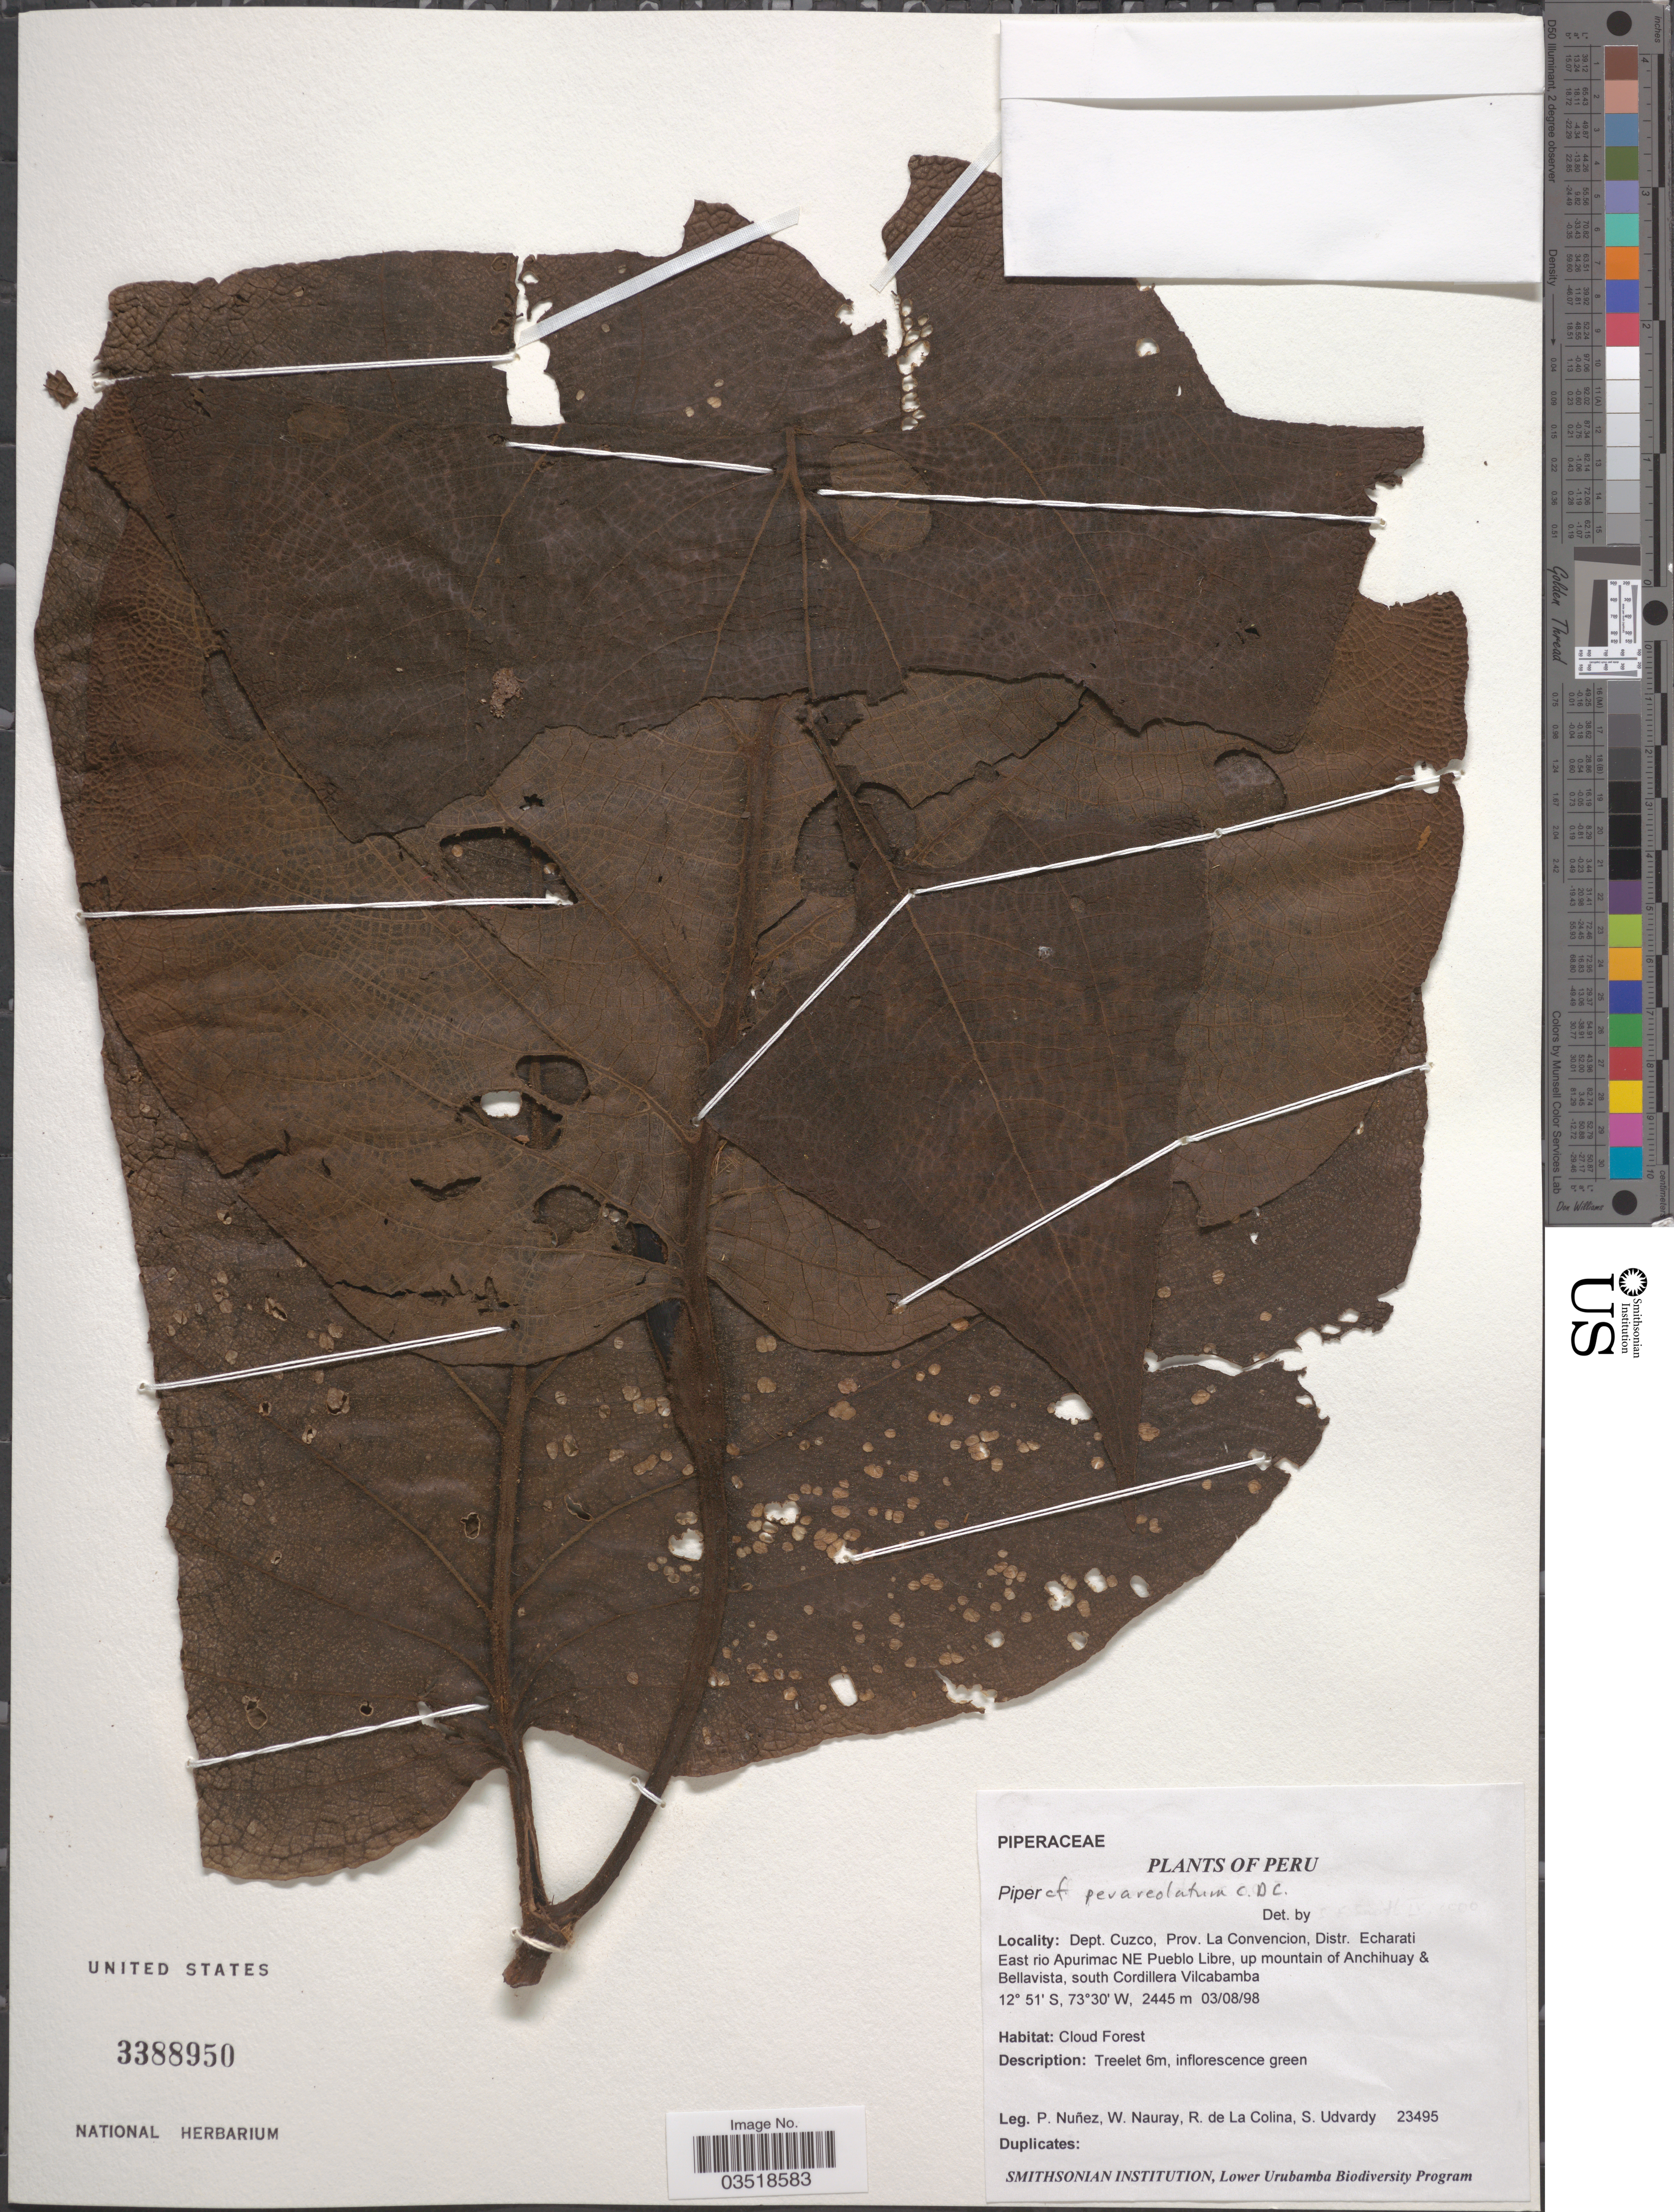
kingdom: Plantae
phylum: Tracheophyta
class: Magnoliopsida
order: Piperales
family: Piperaceae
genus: Piper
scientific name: Piper perareolatum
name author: C. DC.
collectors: P. Nuñez V., W. Nauray, R. de La Colina & S. Udvardy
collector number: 23495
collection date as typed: Transcribed d/m/y: 3/8/98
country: Peru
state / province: Cusco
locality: Dept. Cuzco, Prov. La Convencion, Distr. Echarati Est rio Apurimac NE Pueblo Libre, up mountain of Anchihuay & Bellavista, south Cordillera Vilcabamba.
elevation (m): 2445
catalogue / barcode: US 3388950